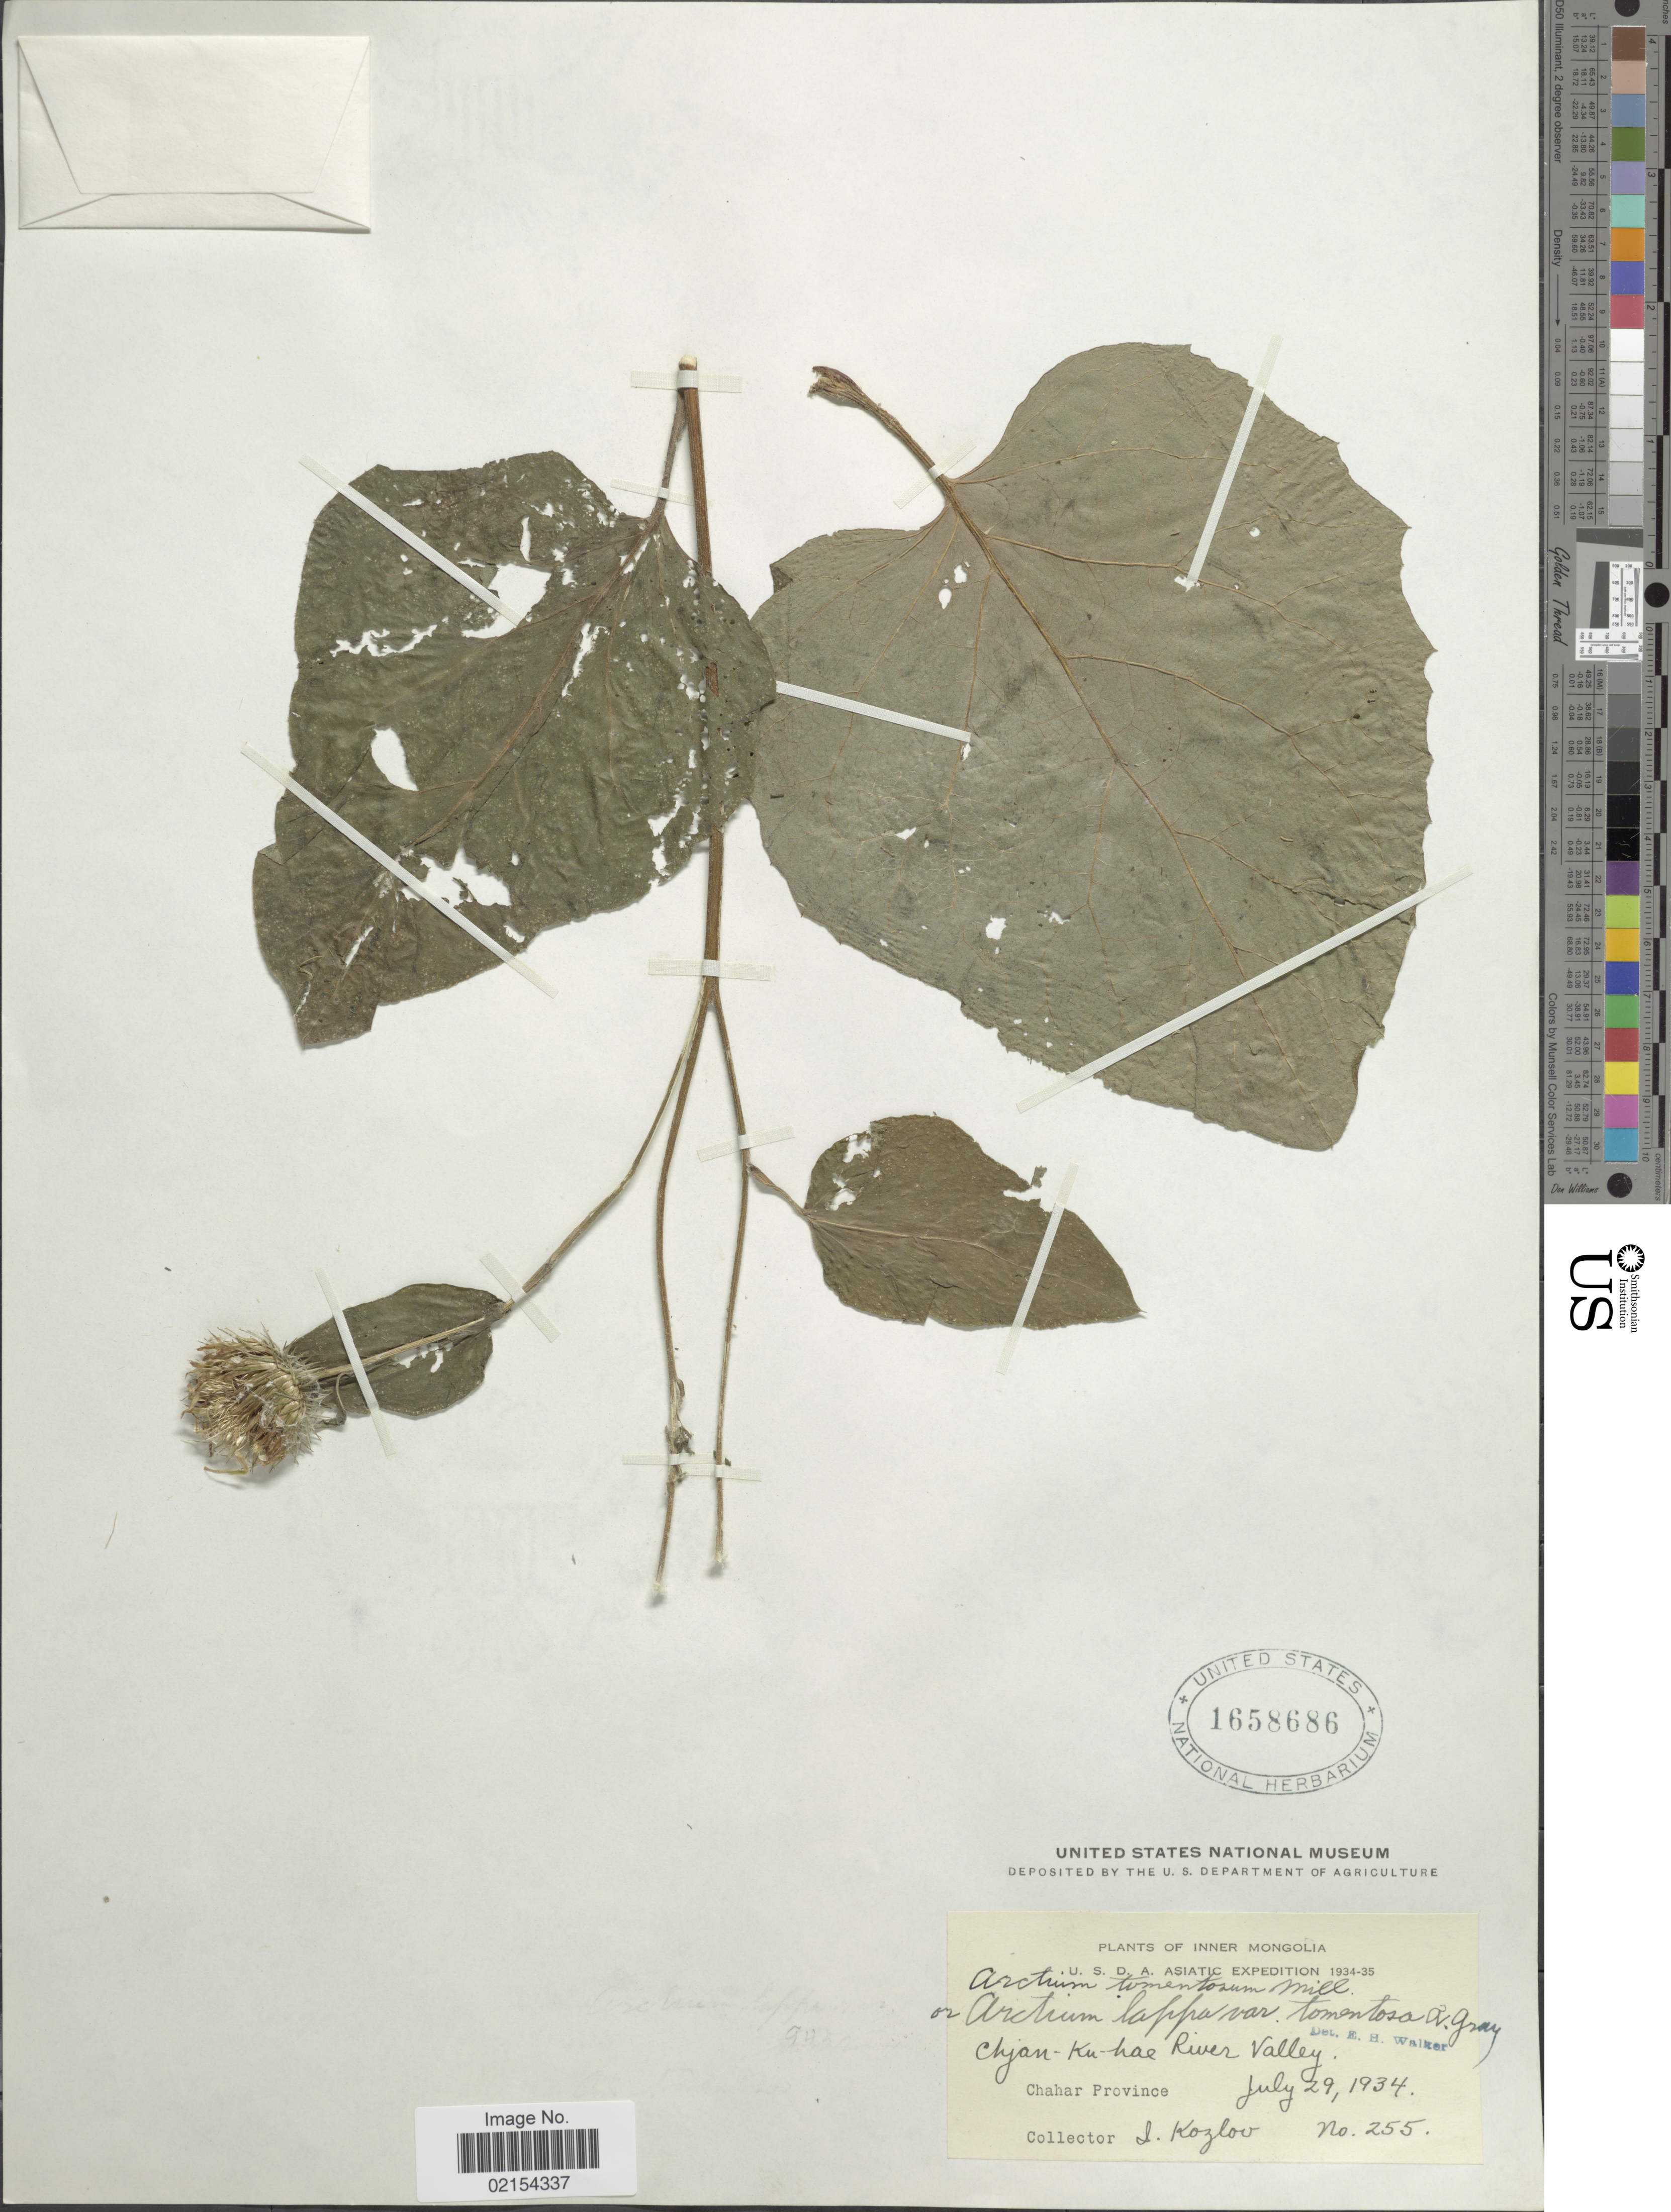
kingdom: Plantae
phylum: Tracheophyta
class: Magnoliopsida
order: Asterales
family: Asteraceae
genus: Arctium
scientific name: Arctium lappa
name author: L.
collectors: I. Kozlov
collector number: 255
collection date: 1934-07-29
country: China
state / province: Nei Monggol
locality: Chjan-Ku-hae River Valley, Charhar Province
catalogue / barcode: US 1658686